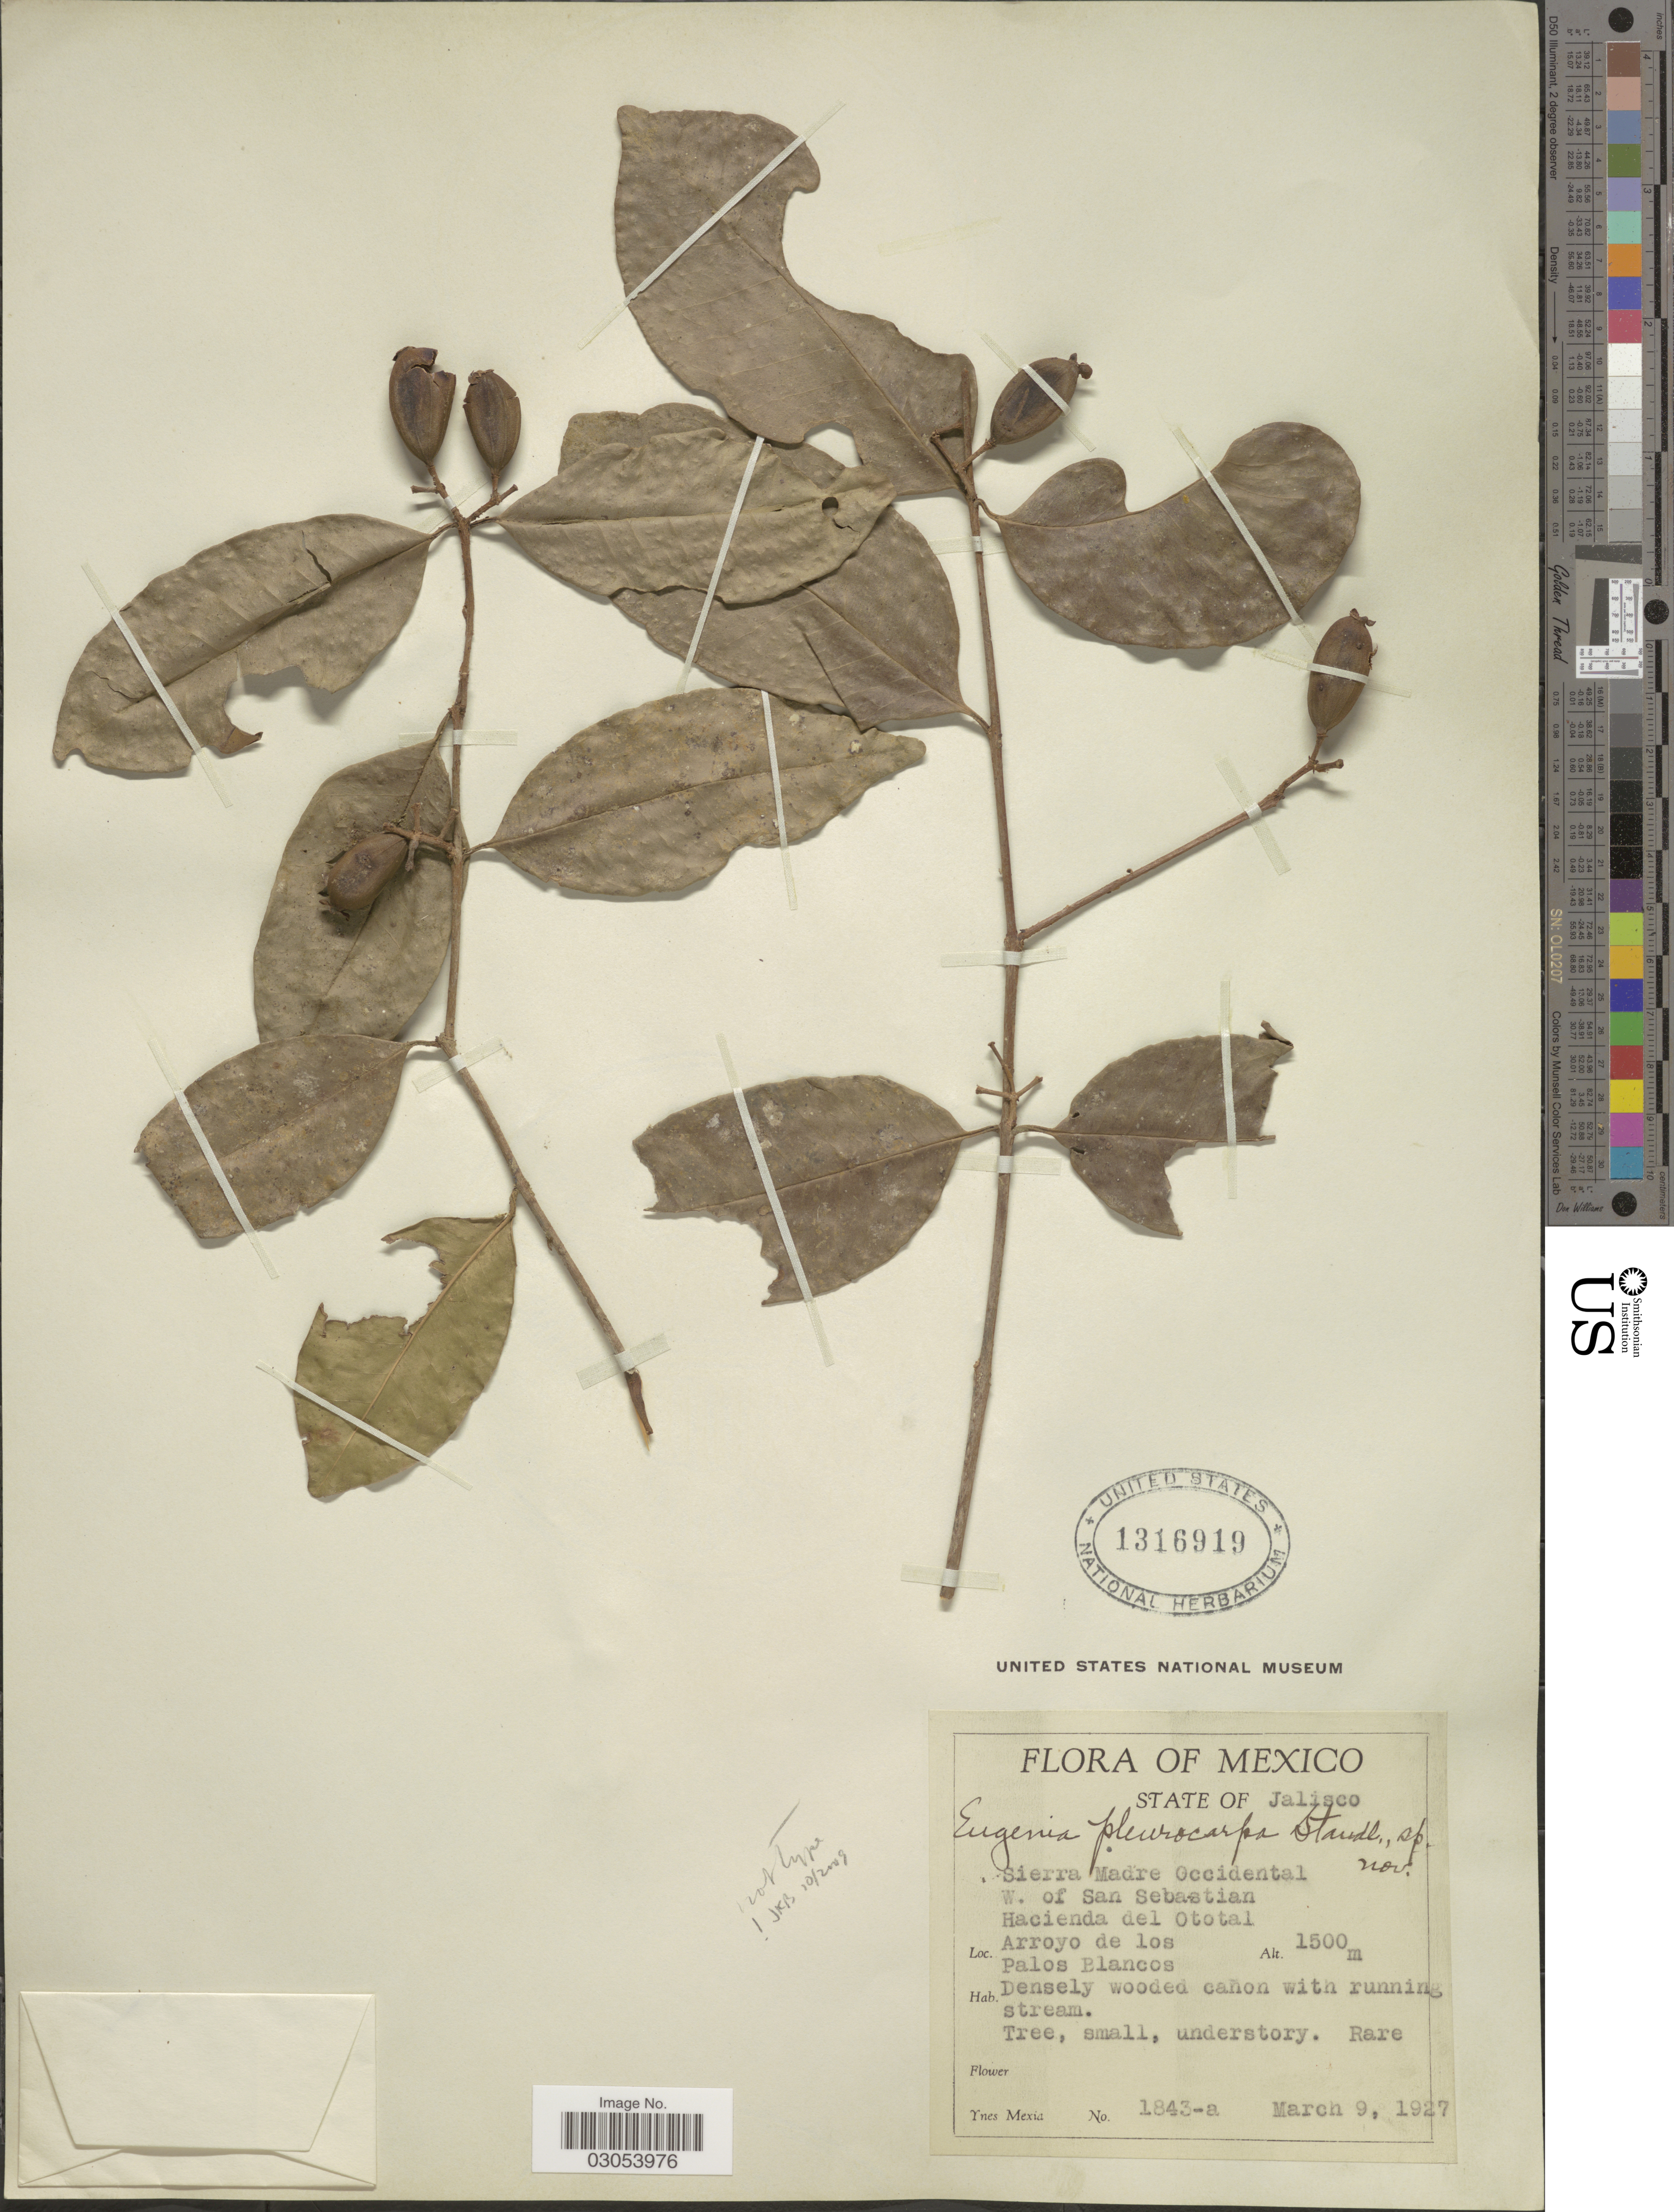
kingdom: Plantae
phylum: Tracheophyta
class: Magnoliopsida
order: Myrtales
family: Myrtaceae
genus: Eugenia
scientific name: Eugenia pleurocarpa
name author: Standl.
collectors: Y. Mexia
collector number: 1843-a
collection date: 1927-03-09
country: Mexico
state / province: Jalisco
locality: Sierra Madre Occidental W. of San Sebastian, Hacienda del Ototal, Arroyo de los Palos Blancos.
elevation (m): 1500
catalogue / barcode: US 1316919